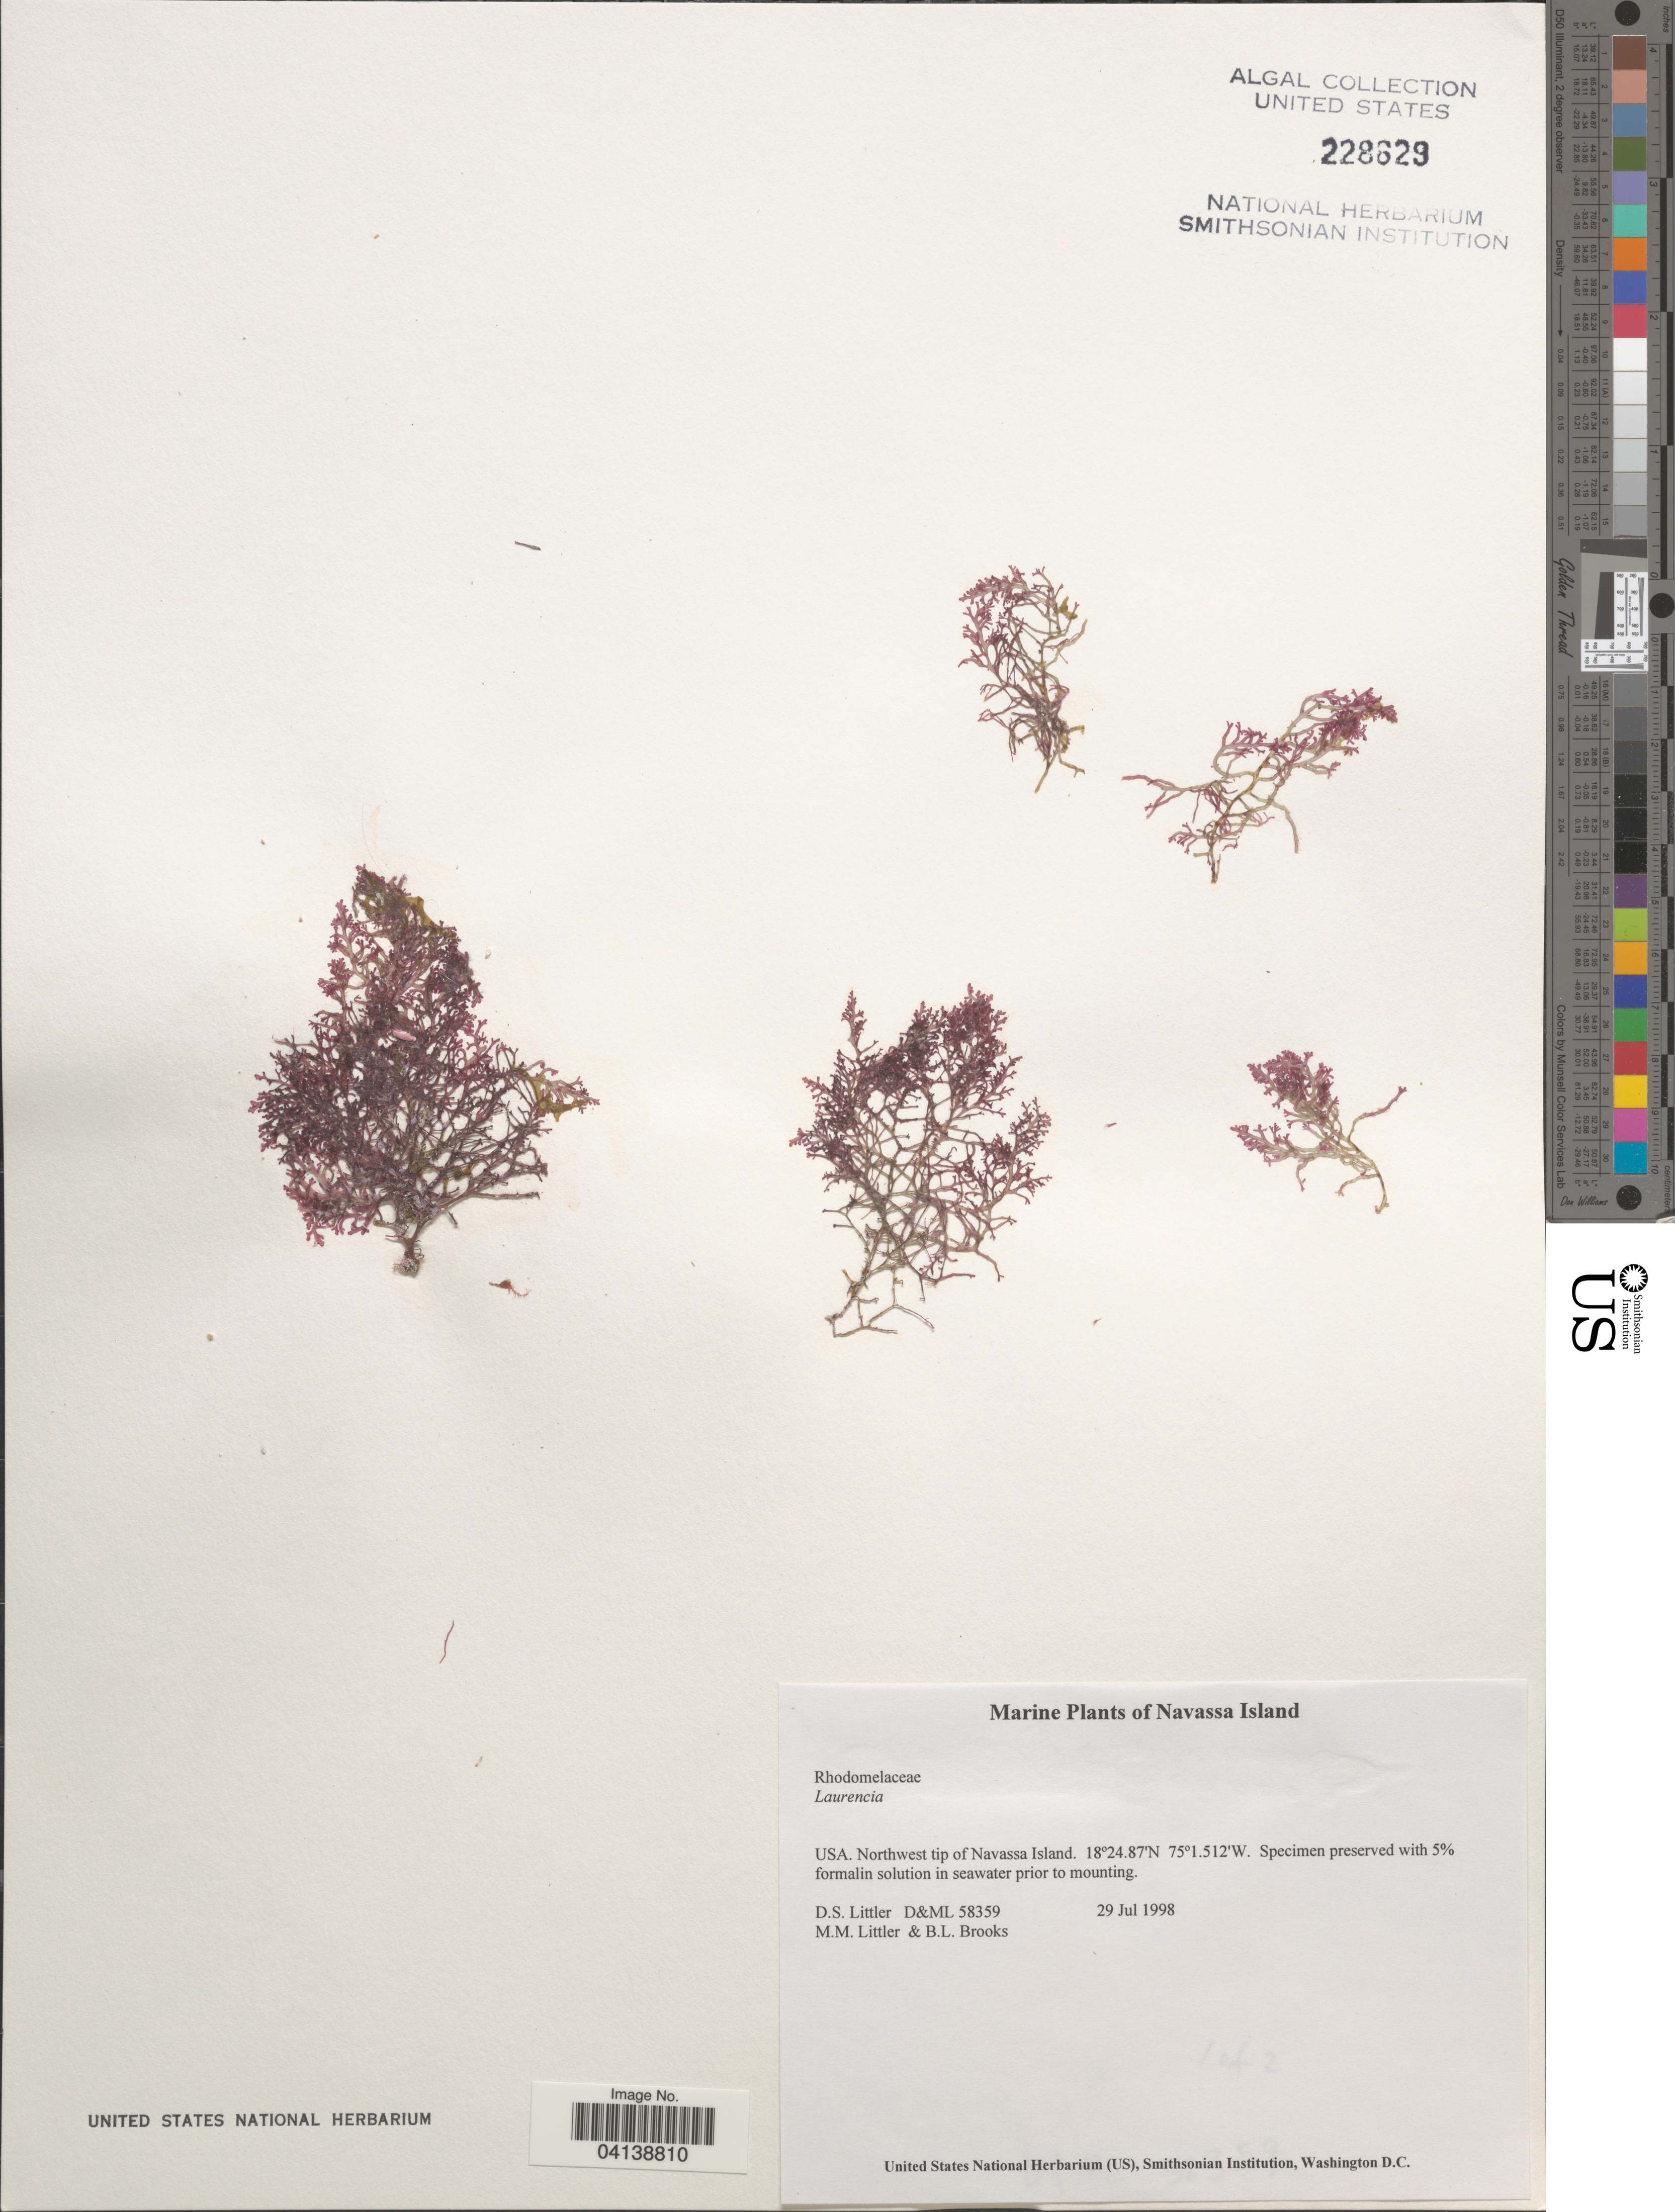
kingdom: Plantae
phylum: Rhodophyta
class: Florideophyceae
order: Ceramiales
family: Rhodomelaceae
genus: Laurencia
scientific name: Laurencia sp.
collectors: D. S. Littler & B. Brooks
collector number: D&ML58359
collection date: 1998-07-29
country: Navassa Island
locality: Northwest tip of Navassa Island.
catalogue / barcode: US 228629